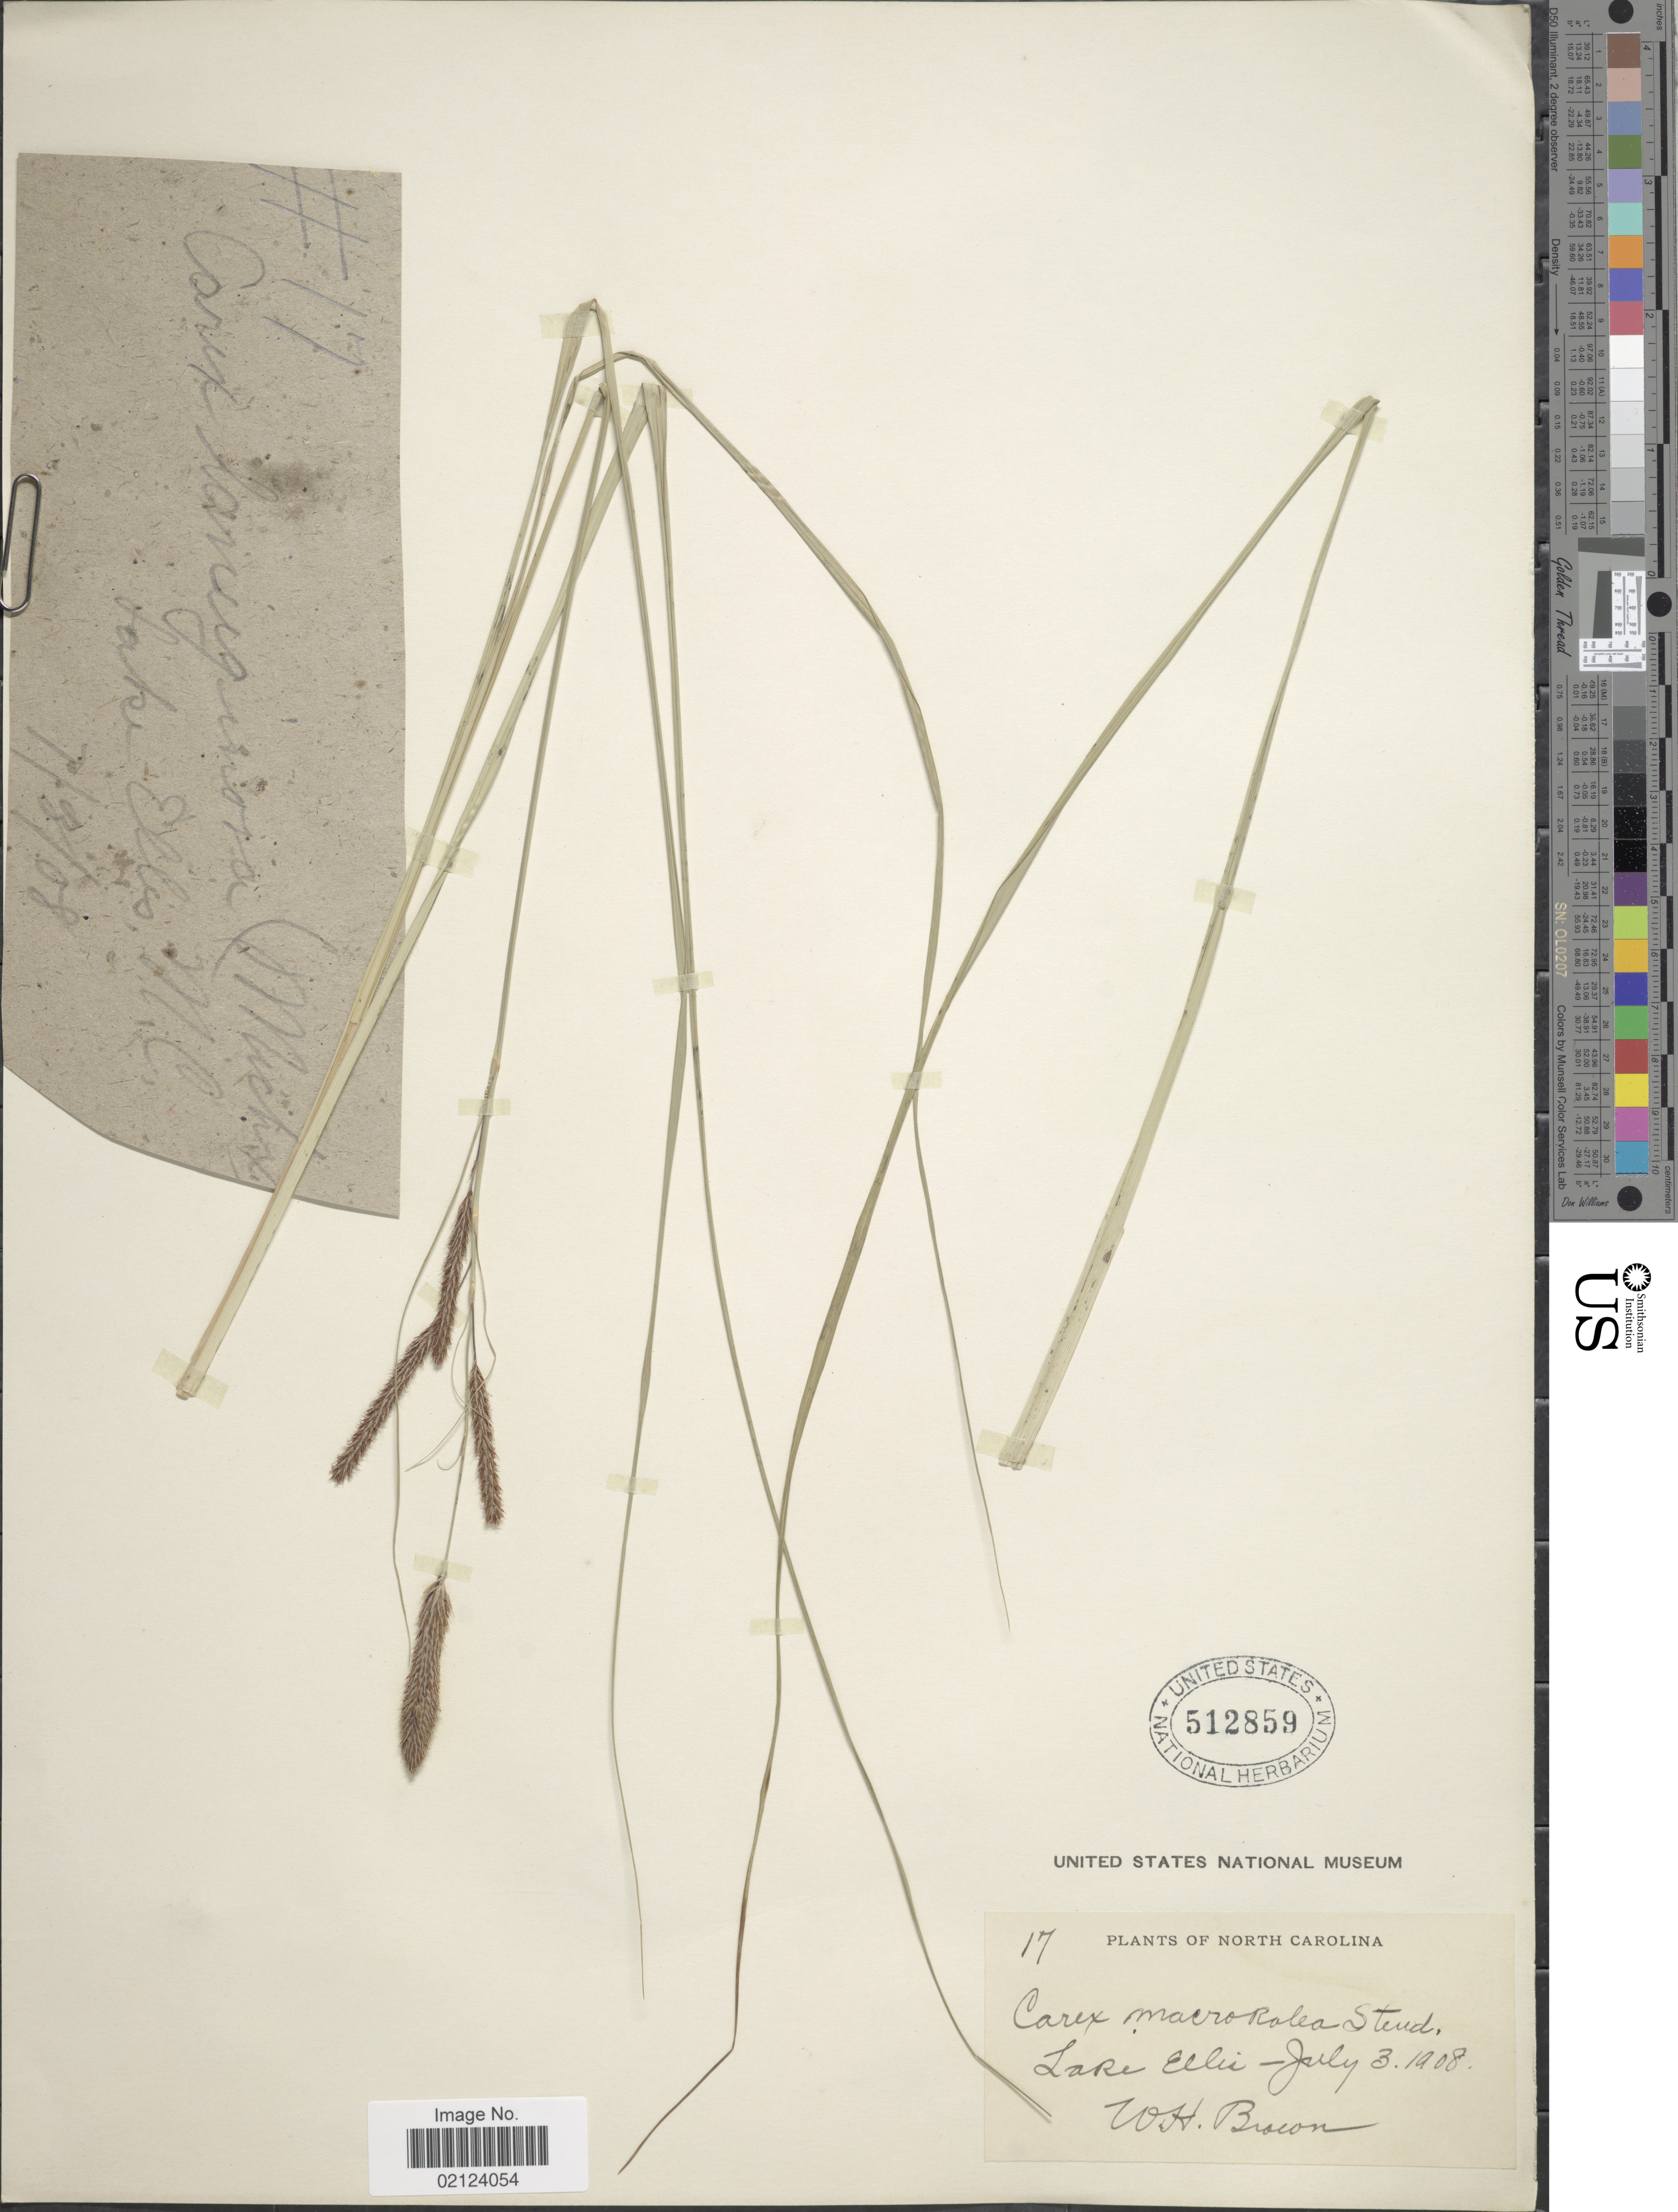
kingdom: Plantae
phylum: Tracheophyta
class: Liliopsida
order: Poales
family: Cyperaceae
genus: Carex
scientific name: Carex glaucescens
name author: Elliott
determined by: Strong, Mark T., (BOT), Smithsonian Institution - National Museum of Natural History (UNITED STATES)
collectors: W. H. Brown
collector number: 17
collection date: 1908-07-03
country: United States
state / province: North Carolina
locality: Lake Ellis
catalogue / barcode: US 512859